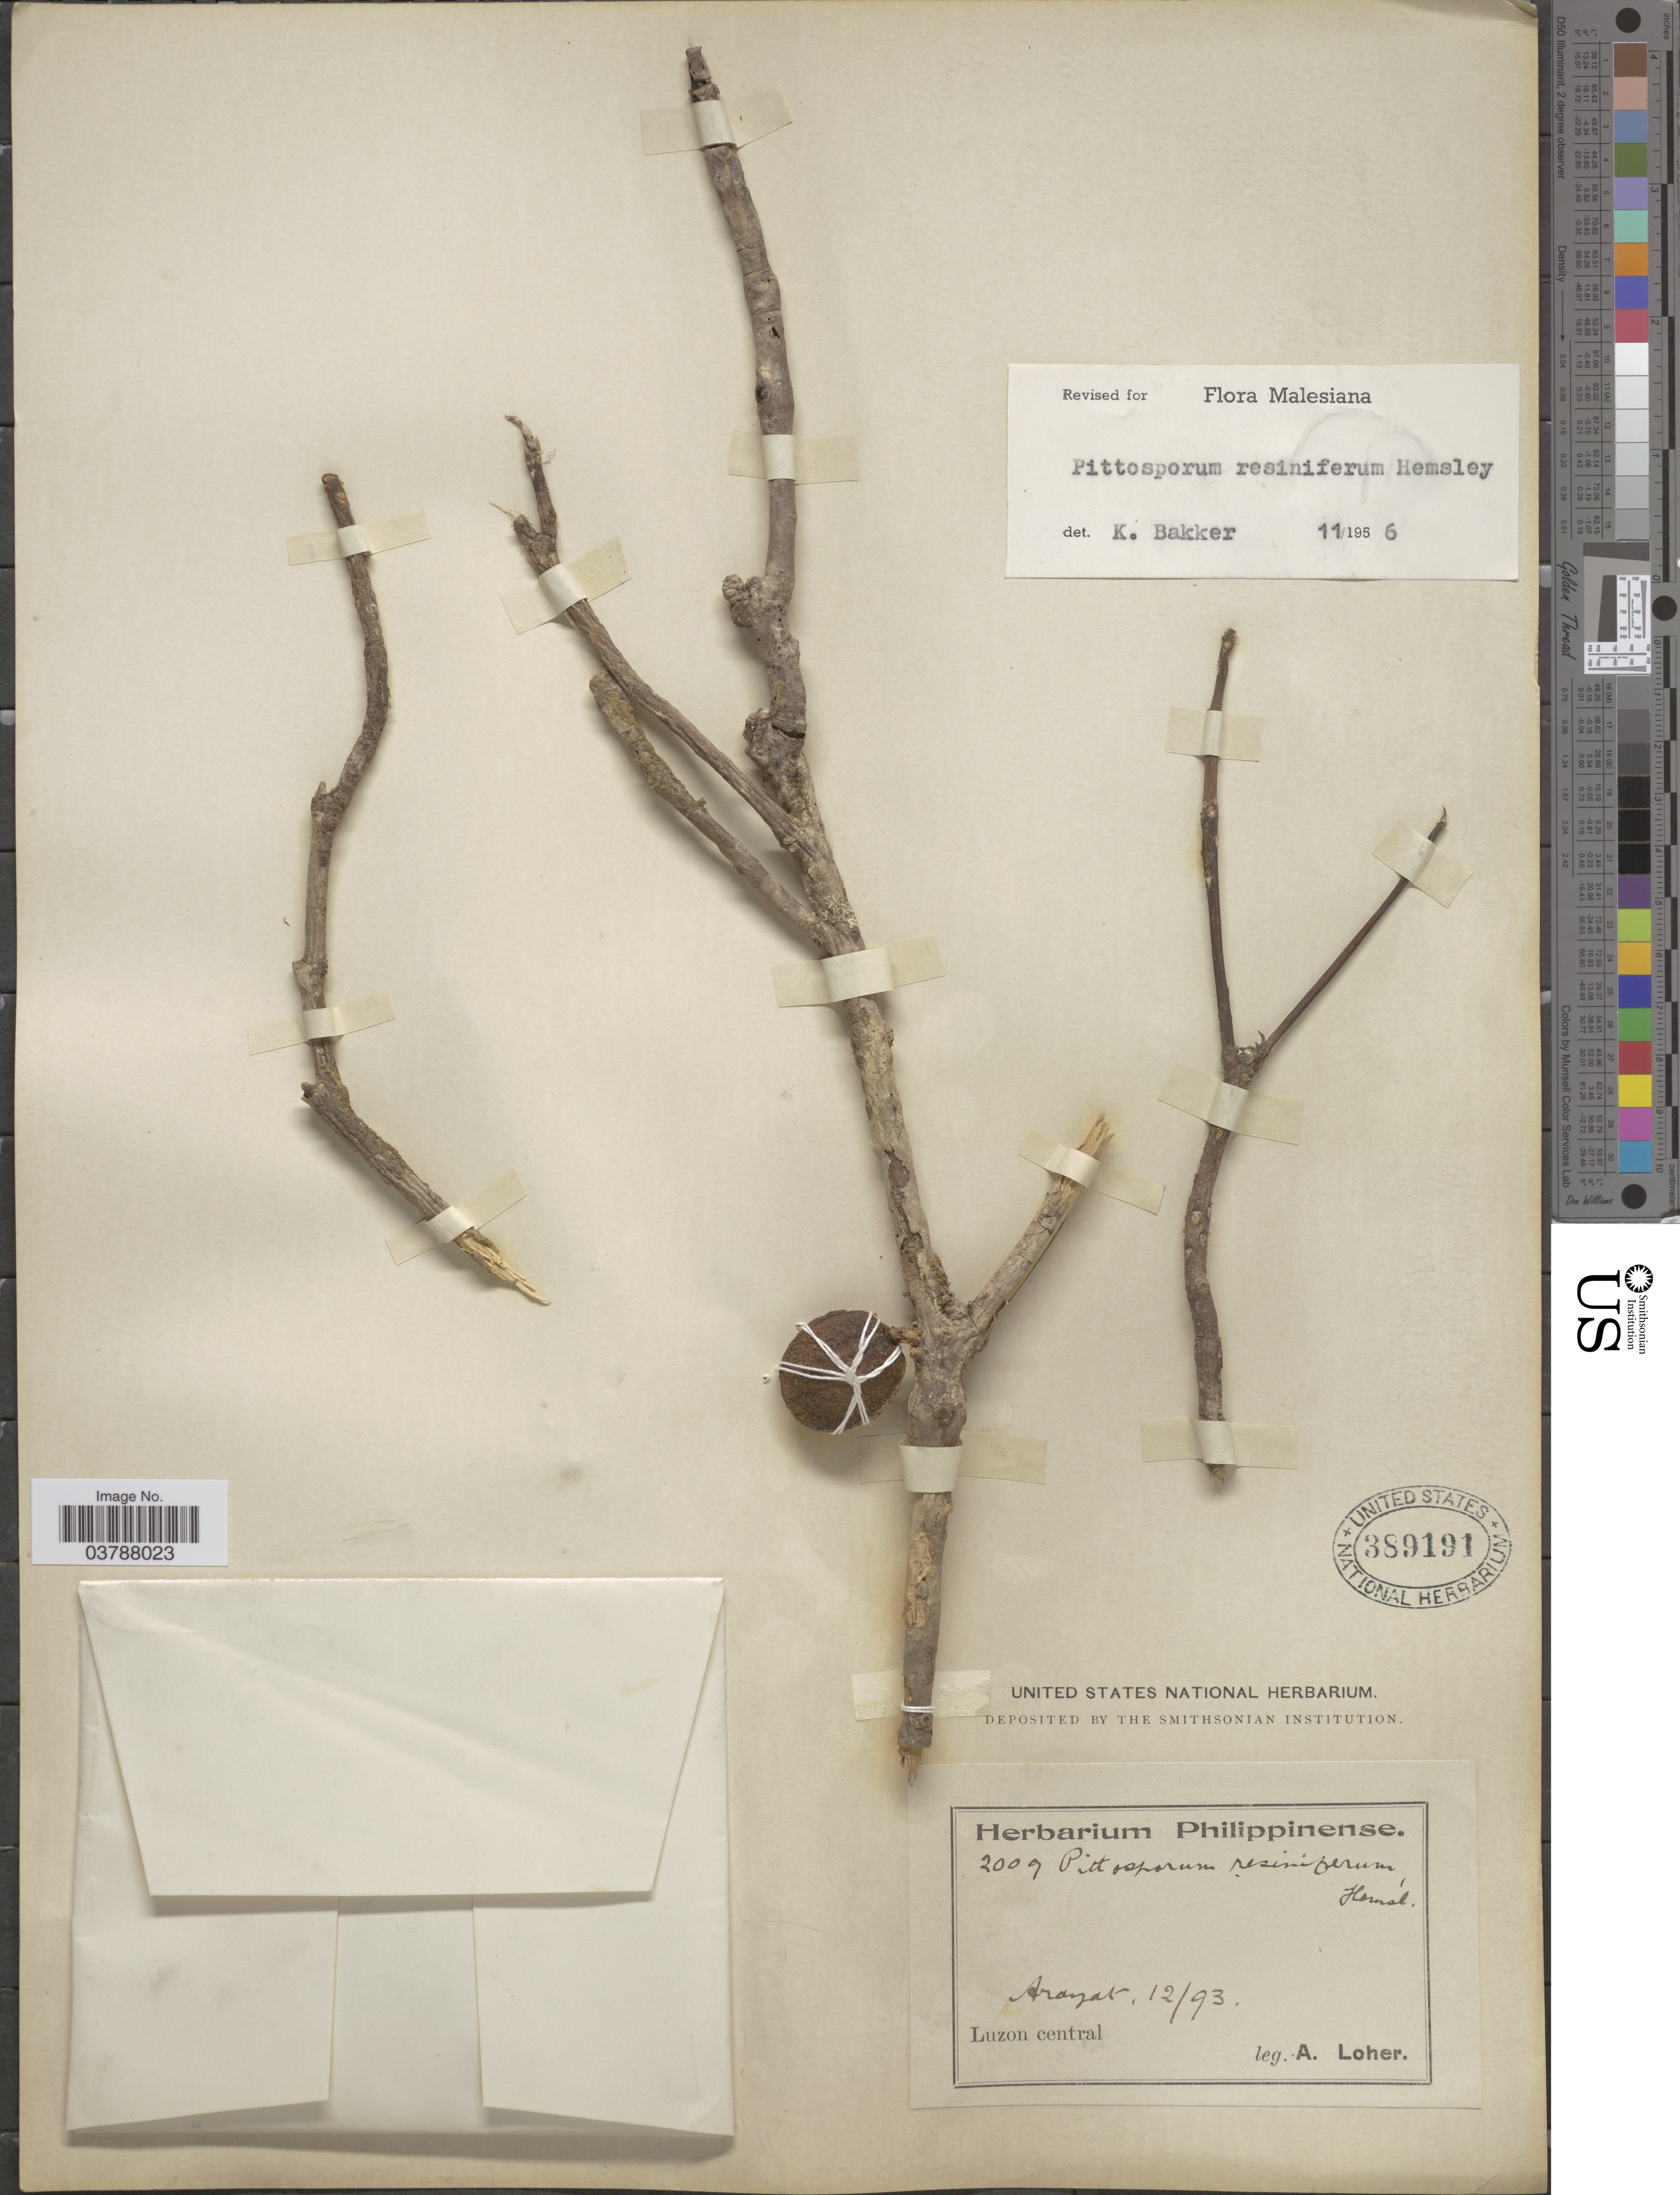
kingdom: Plantae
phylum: Tracheophyta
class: Magnoliopsida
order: Apiales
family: Pittosporaceae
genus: Pittosporum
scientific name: Pittosporum resiniferum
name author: Hemsl.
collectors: A. Loher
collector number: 2009*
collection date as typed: Transcribed d/m/y: /12/93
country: Philippines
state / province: Central Luzon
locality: Arayat, Luzon central.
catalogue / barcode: US 389191